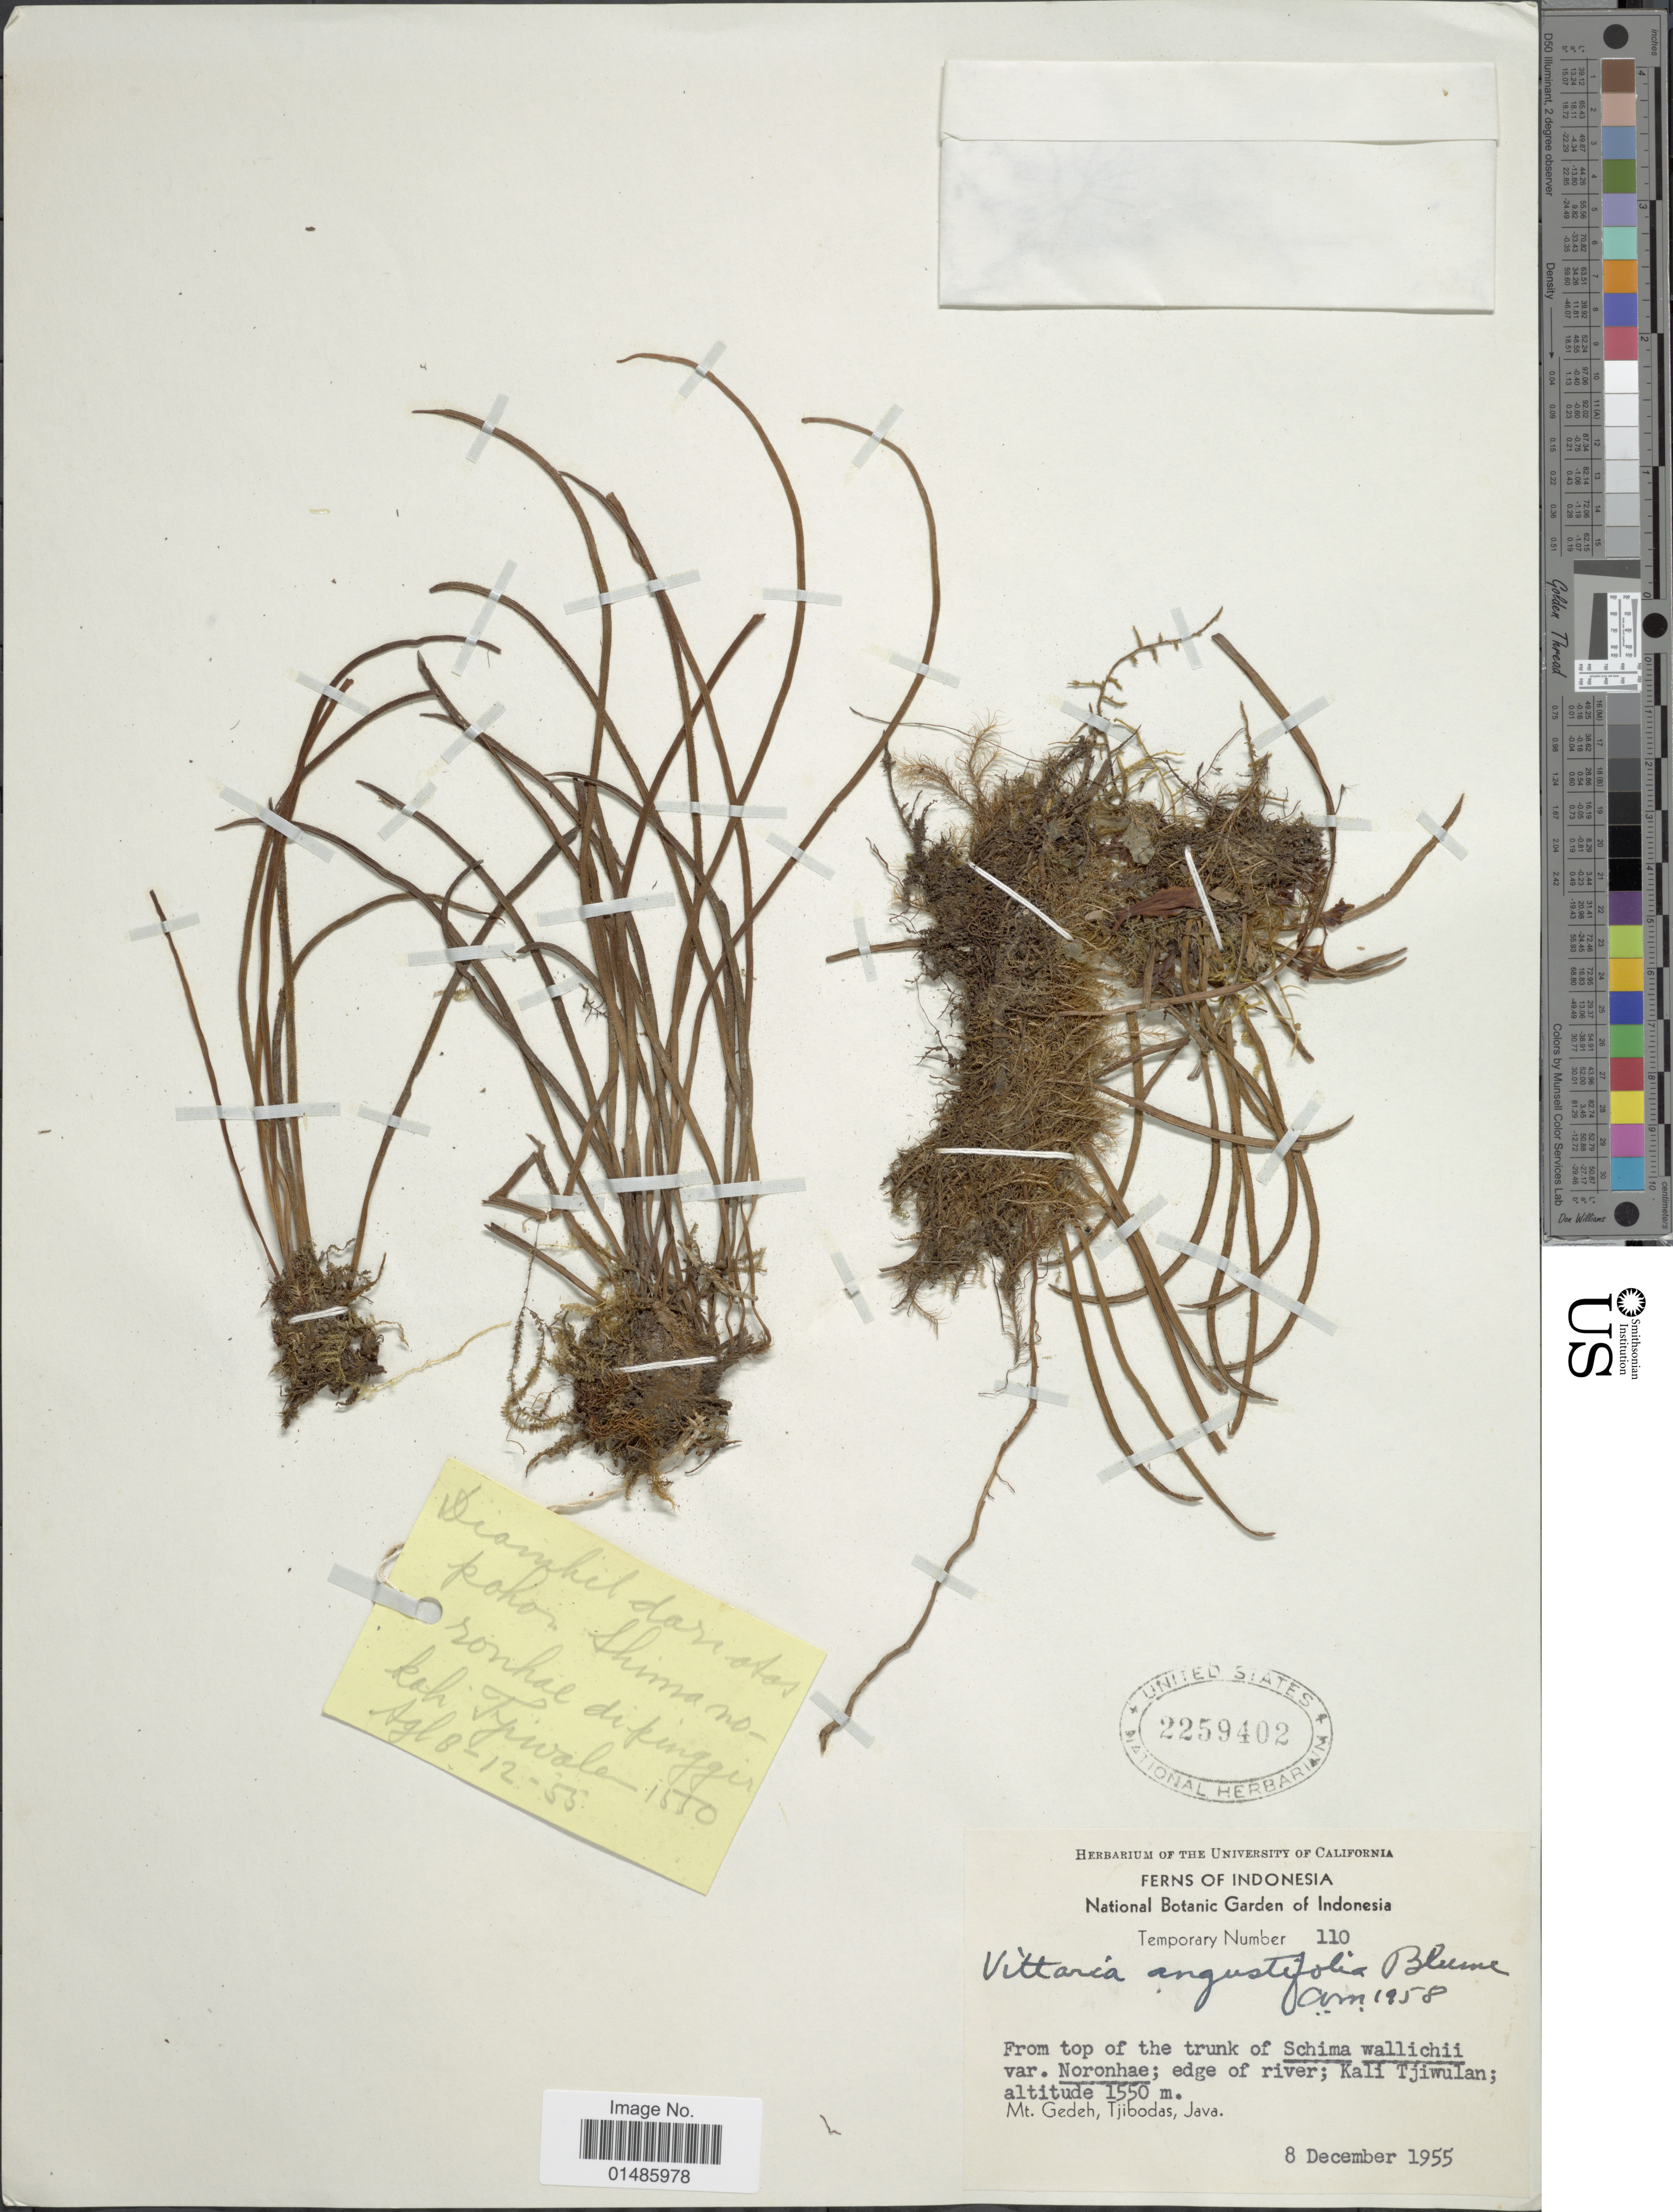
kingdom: Plantae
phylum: Tracheophyta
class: Polypodiopsida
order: Polypodiales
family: Pteridaceae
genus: Haplopteris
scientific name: Haplopteris angustifolia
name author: (Blume) E.H. Crane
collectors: ex herb. Univ. of California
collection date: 1955-12-08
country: Indonesia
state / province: Java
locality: Edge of river; Kali Tjiwulan; Mt. Gedeh, Tjibodas.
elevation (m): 1550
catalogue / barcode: US 2259402